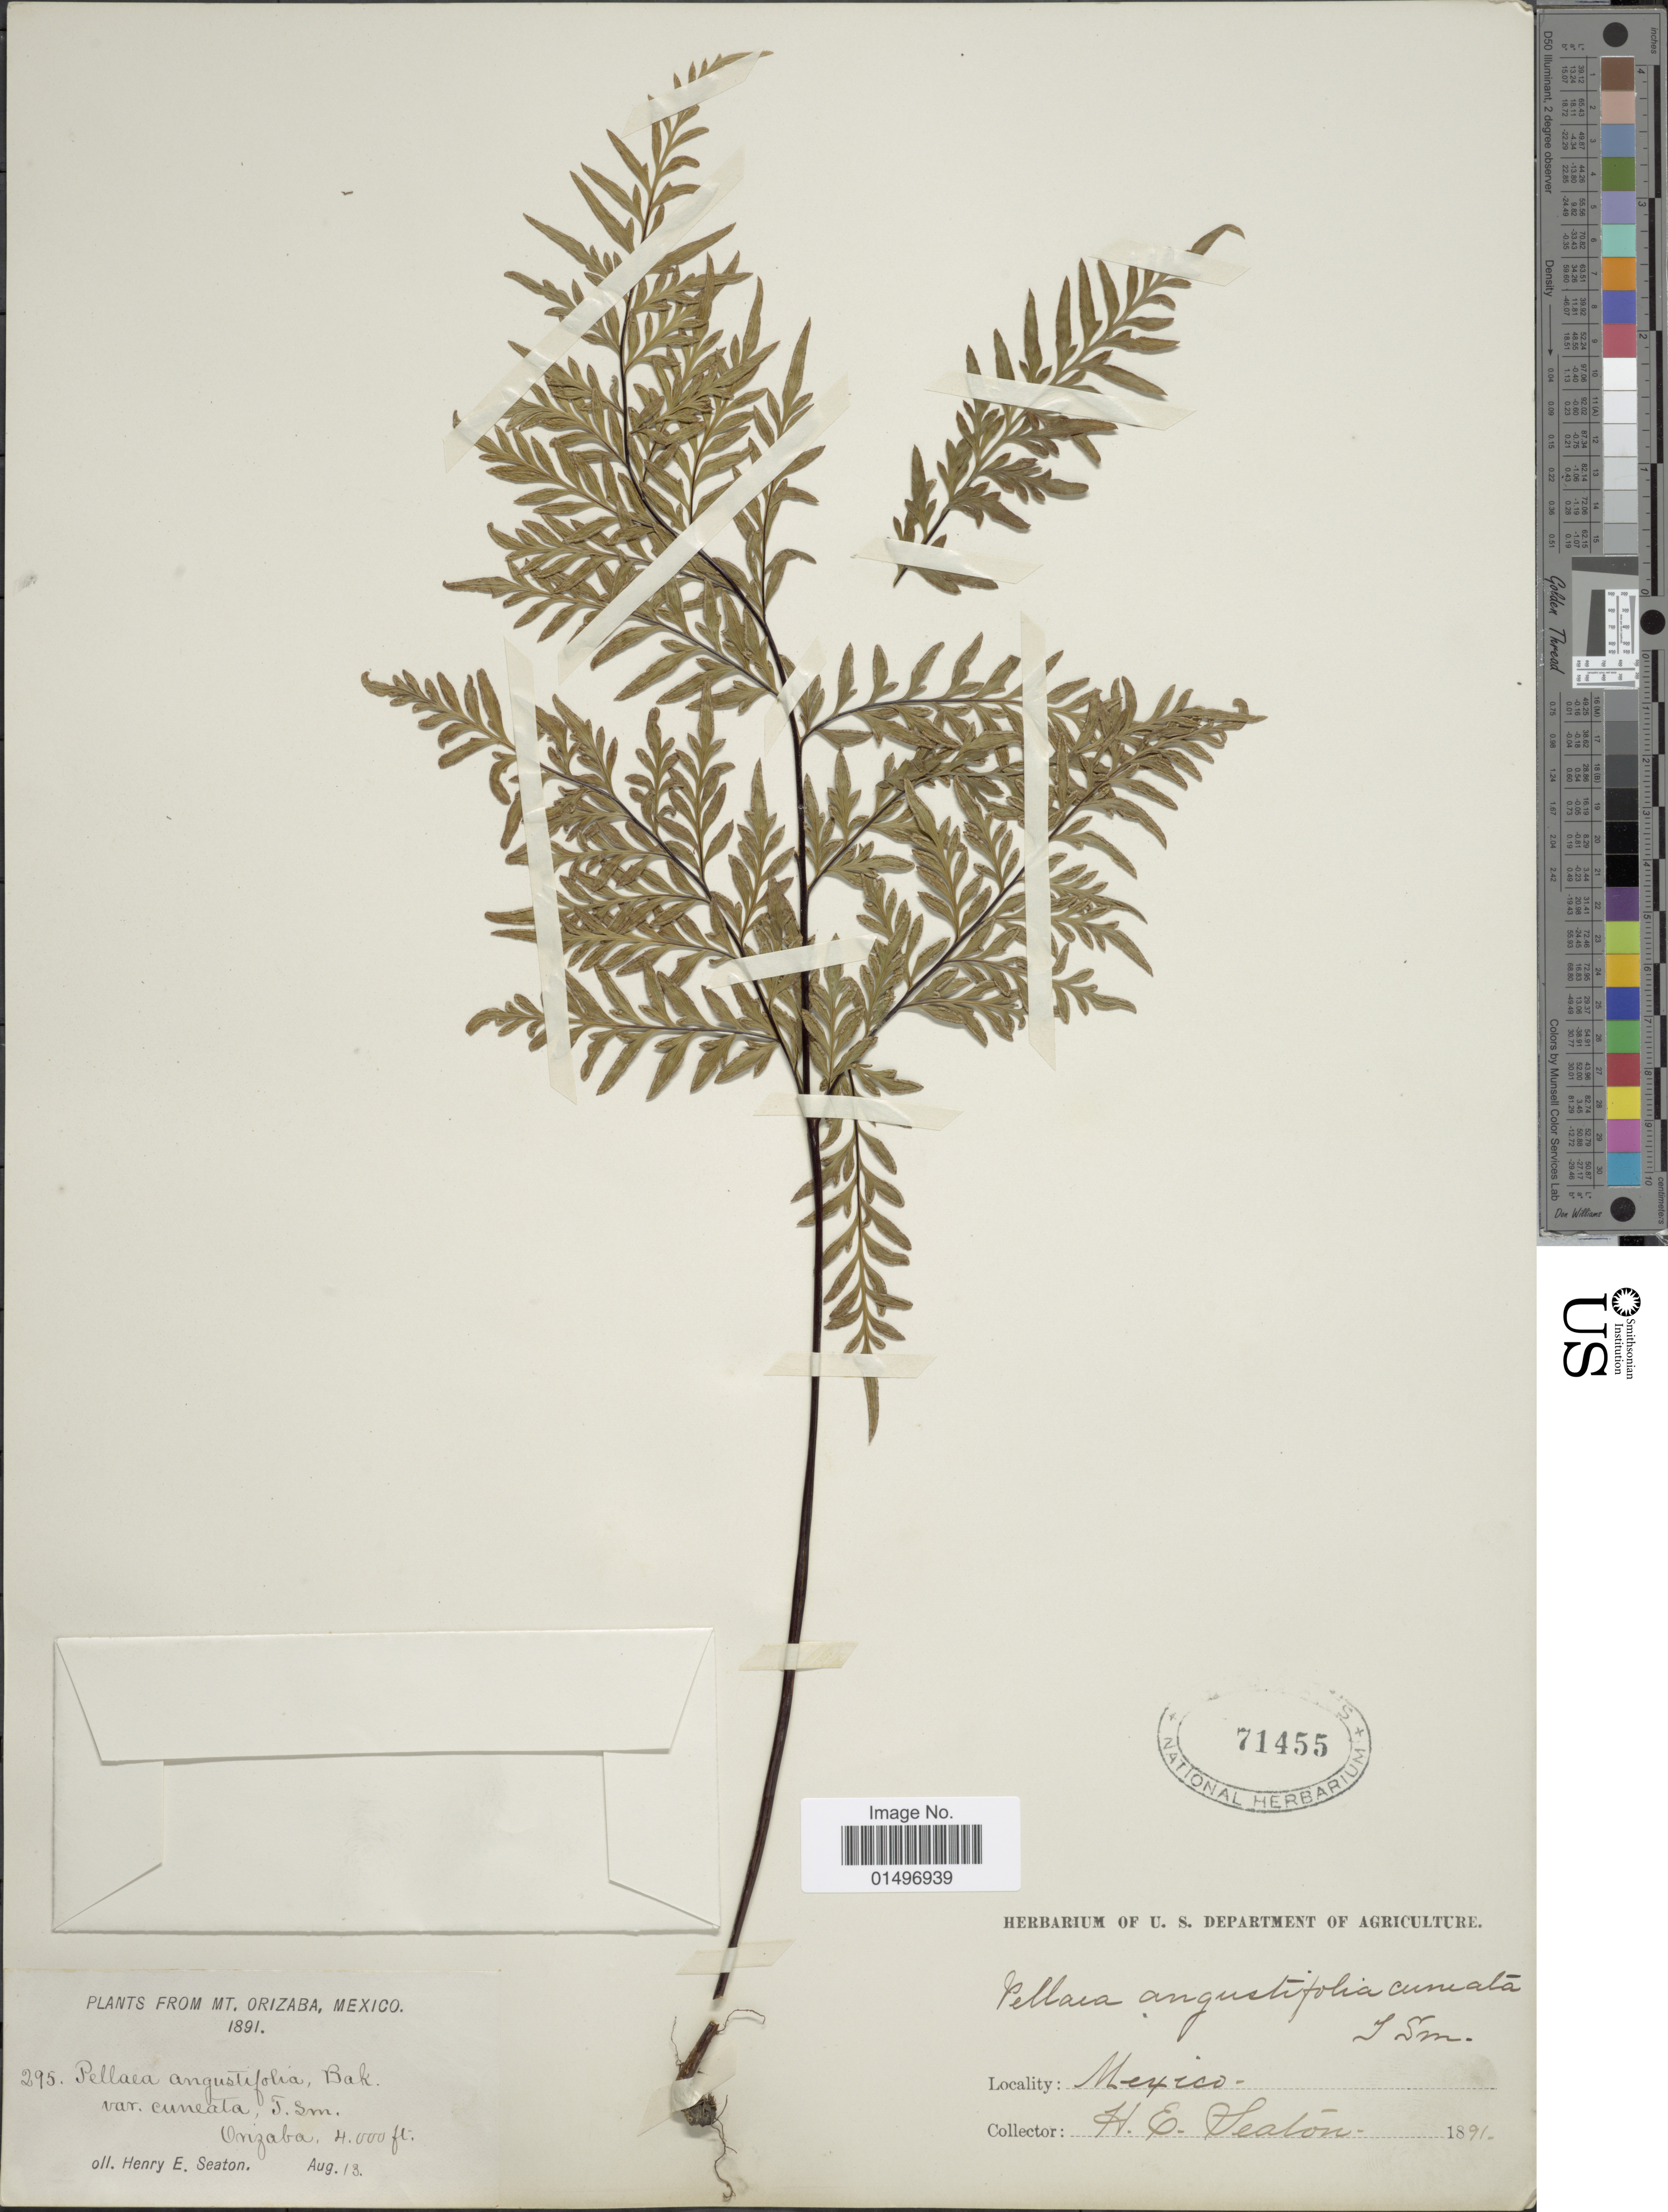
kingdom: Plantae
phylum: Tracheophyta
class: Polypodiopsida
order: Polypodiales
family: Pteridaceae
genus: Gaga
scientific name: Gaga chaerophylla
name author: (Mart. & Ikonn.-Gal.) Fay W. Li & Windham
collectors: H. E. Seaton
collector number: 295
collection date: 1891-08-13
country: Mexico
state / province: México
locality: Mt. Orizaba, Mexico.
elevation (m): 1219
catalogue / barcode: US 71455